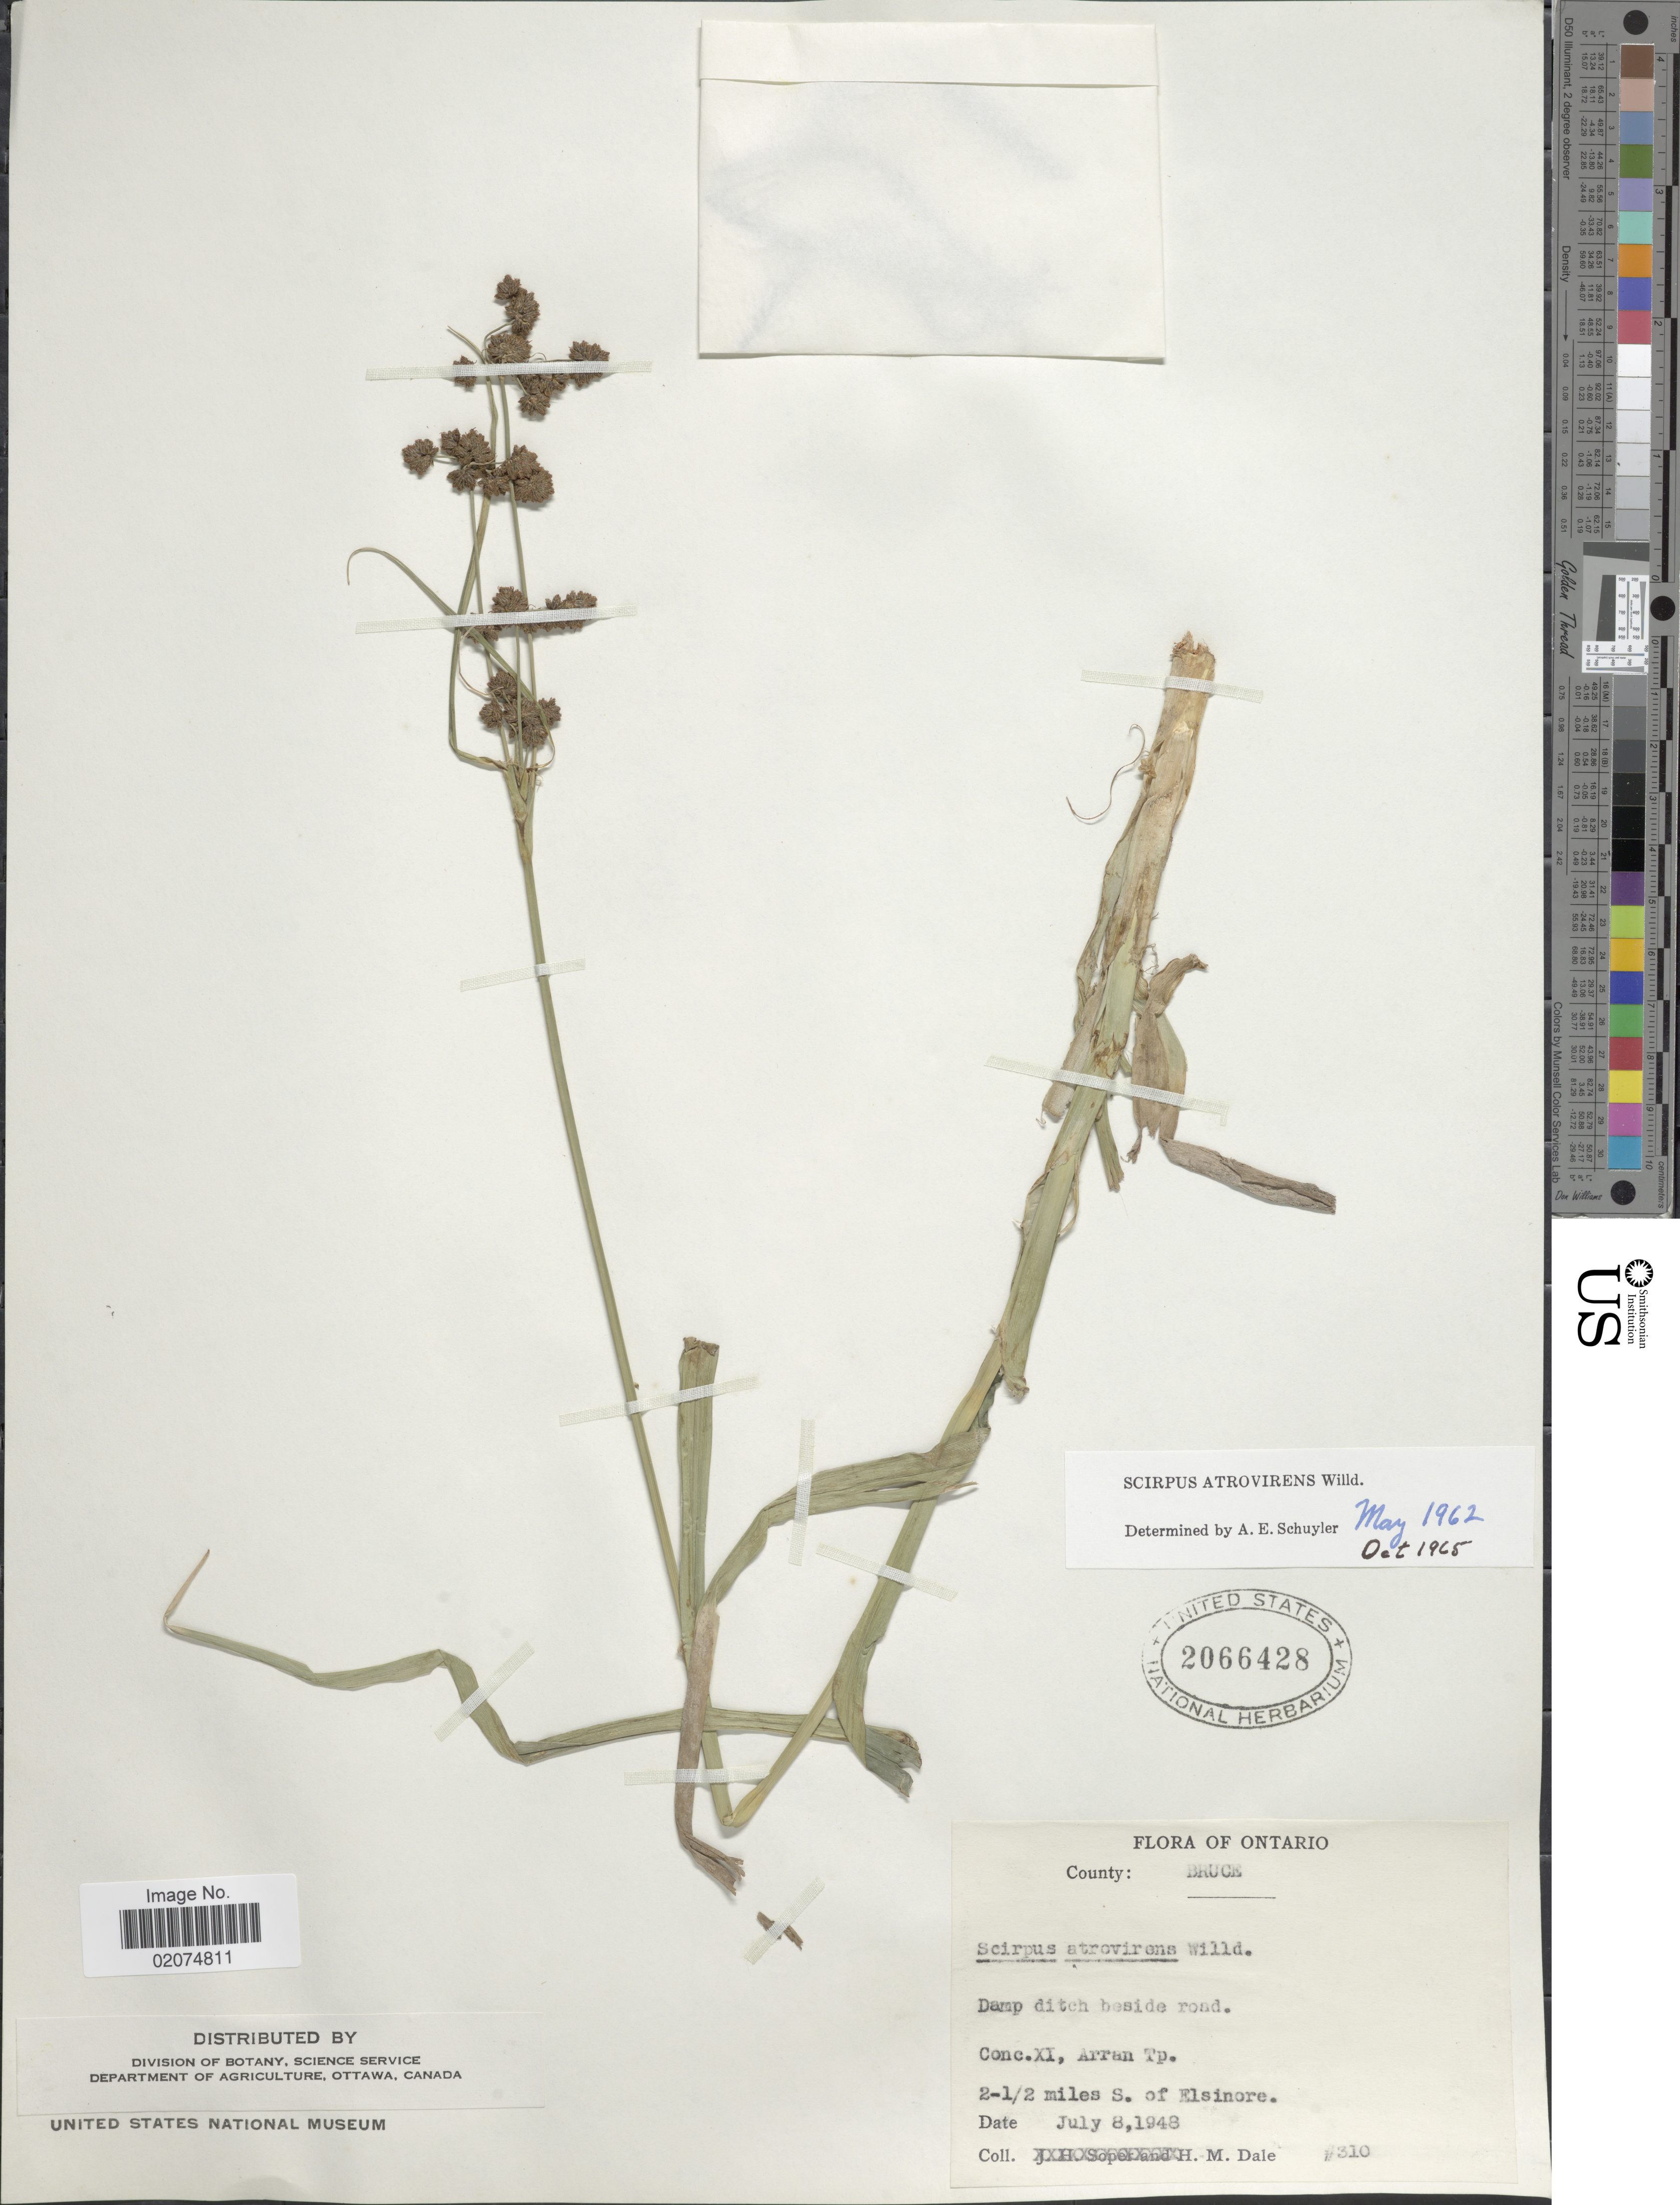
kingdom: Plantae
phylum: Tracheophyta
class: Liliopsida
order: Poales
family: Cyperaceae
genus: Scirpus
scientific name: Scirpus atrovirens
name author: Willd.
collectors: H. M. Dale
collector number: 310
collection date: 1948-07-08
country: Canada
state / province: Ontario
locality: County Bruce, Conc. XI, Arran Tp., 2-½ miles S of Elsinore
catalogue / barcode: US 2066428